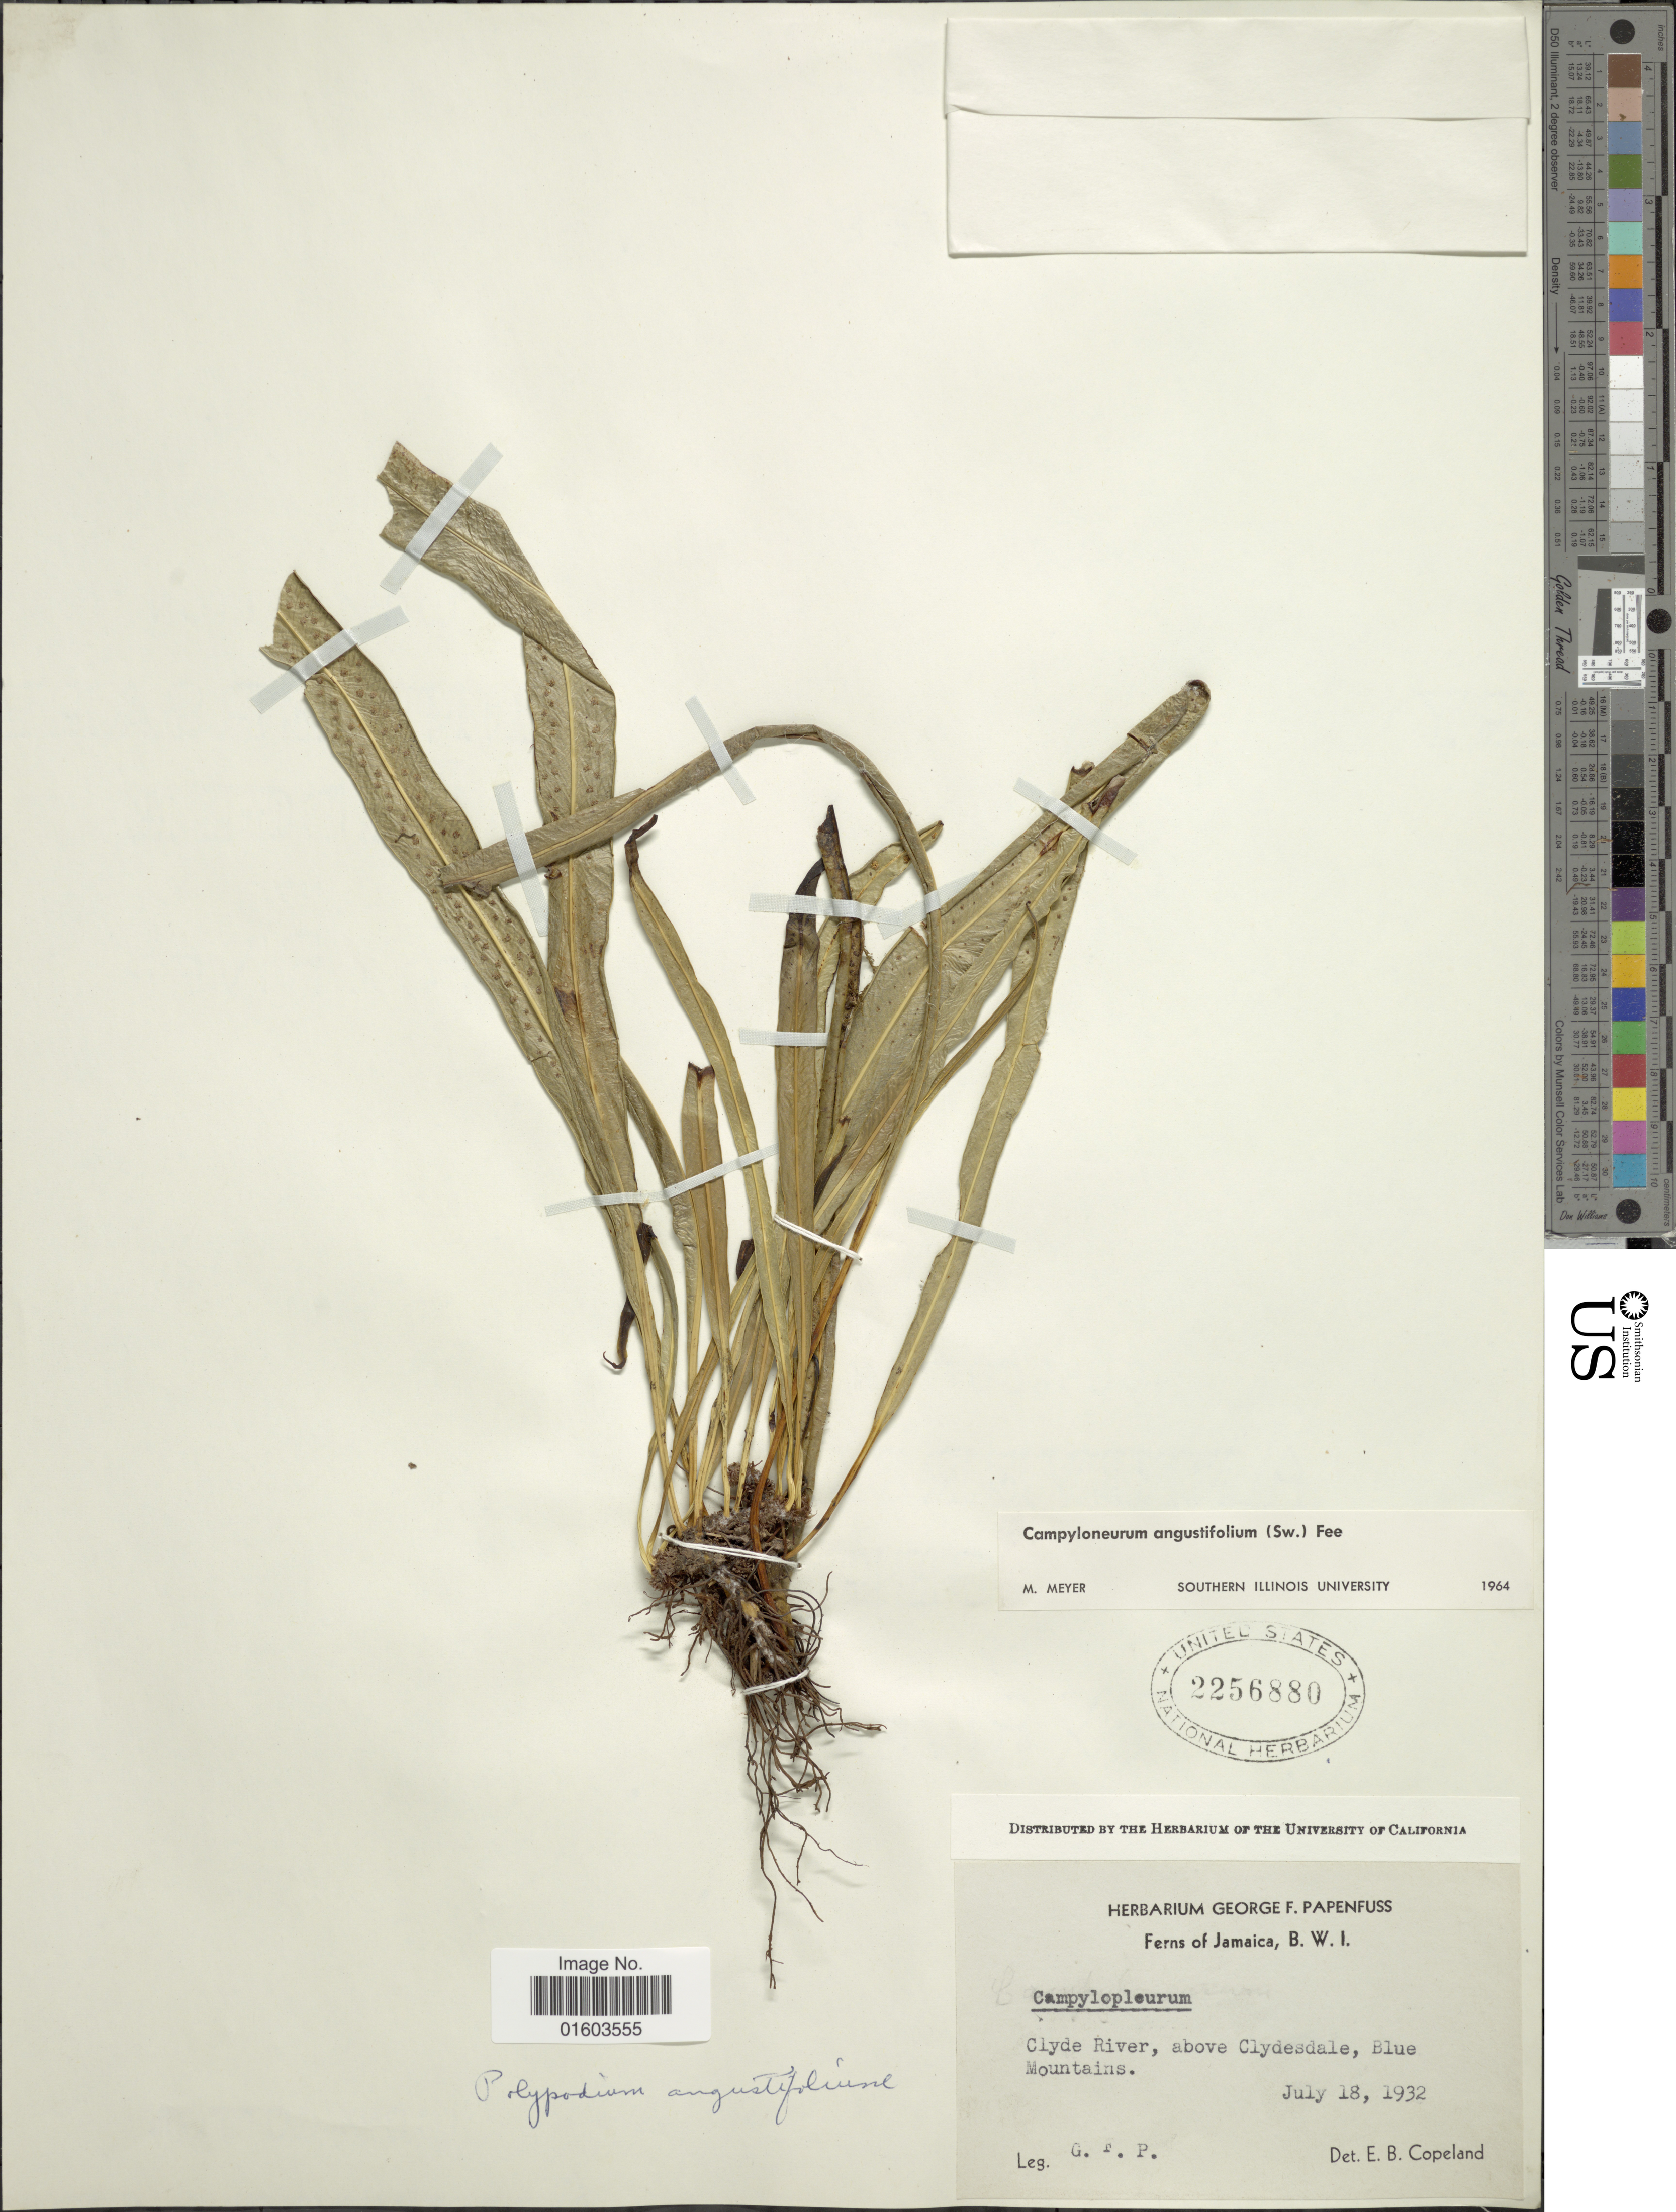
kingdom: Plantae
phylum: Tracheophyta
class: Polypodiopsida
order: Polypodiales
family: Polypodiaceae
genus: Campyloneurum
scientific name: Campyloneurum angustifolium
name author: (Sw.) Fée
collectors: G. Papenfuss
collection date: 1932-07-18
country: Jamaica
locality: Clyde River above Clydesdale, Blue Mountains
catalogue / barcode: US 2256880